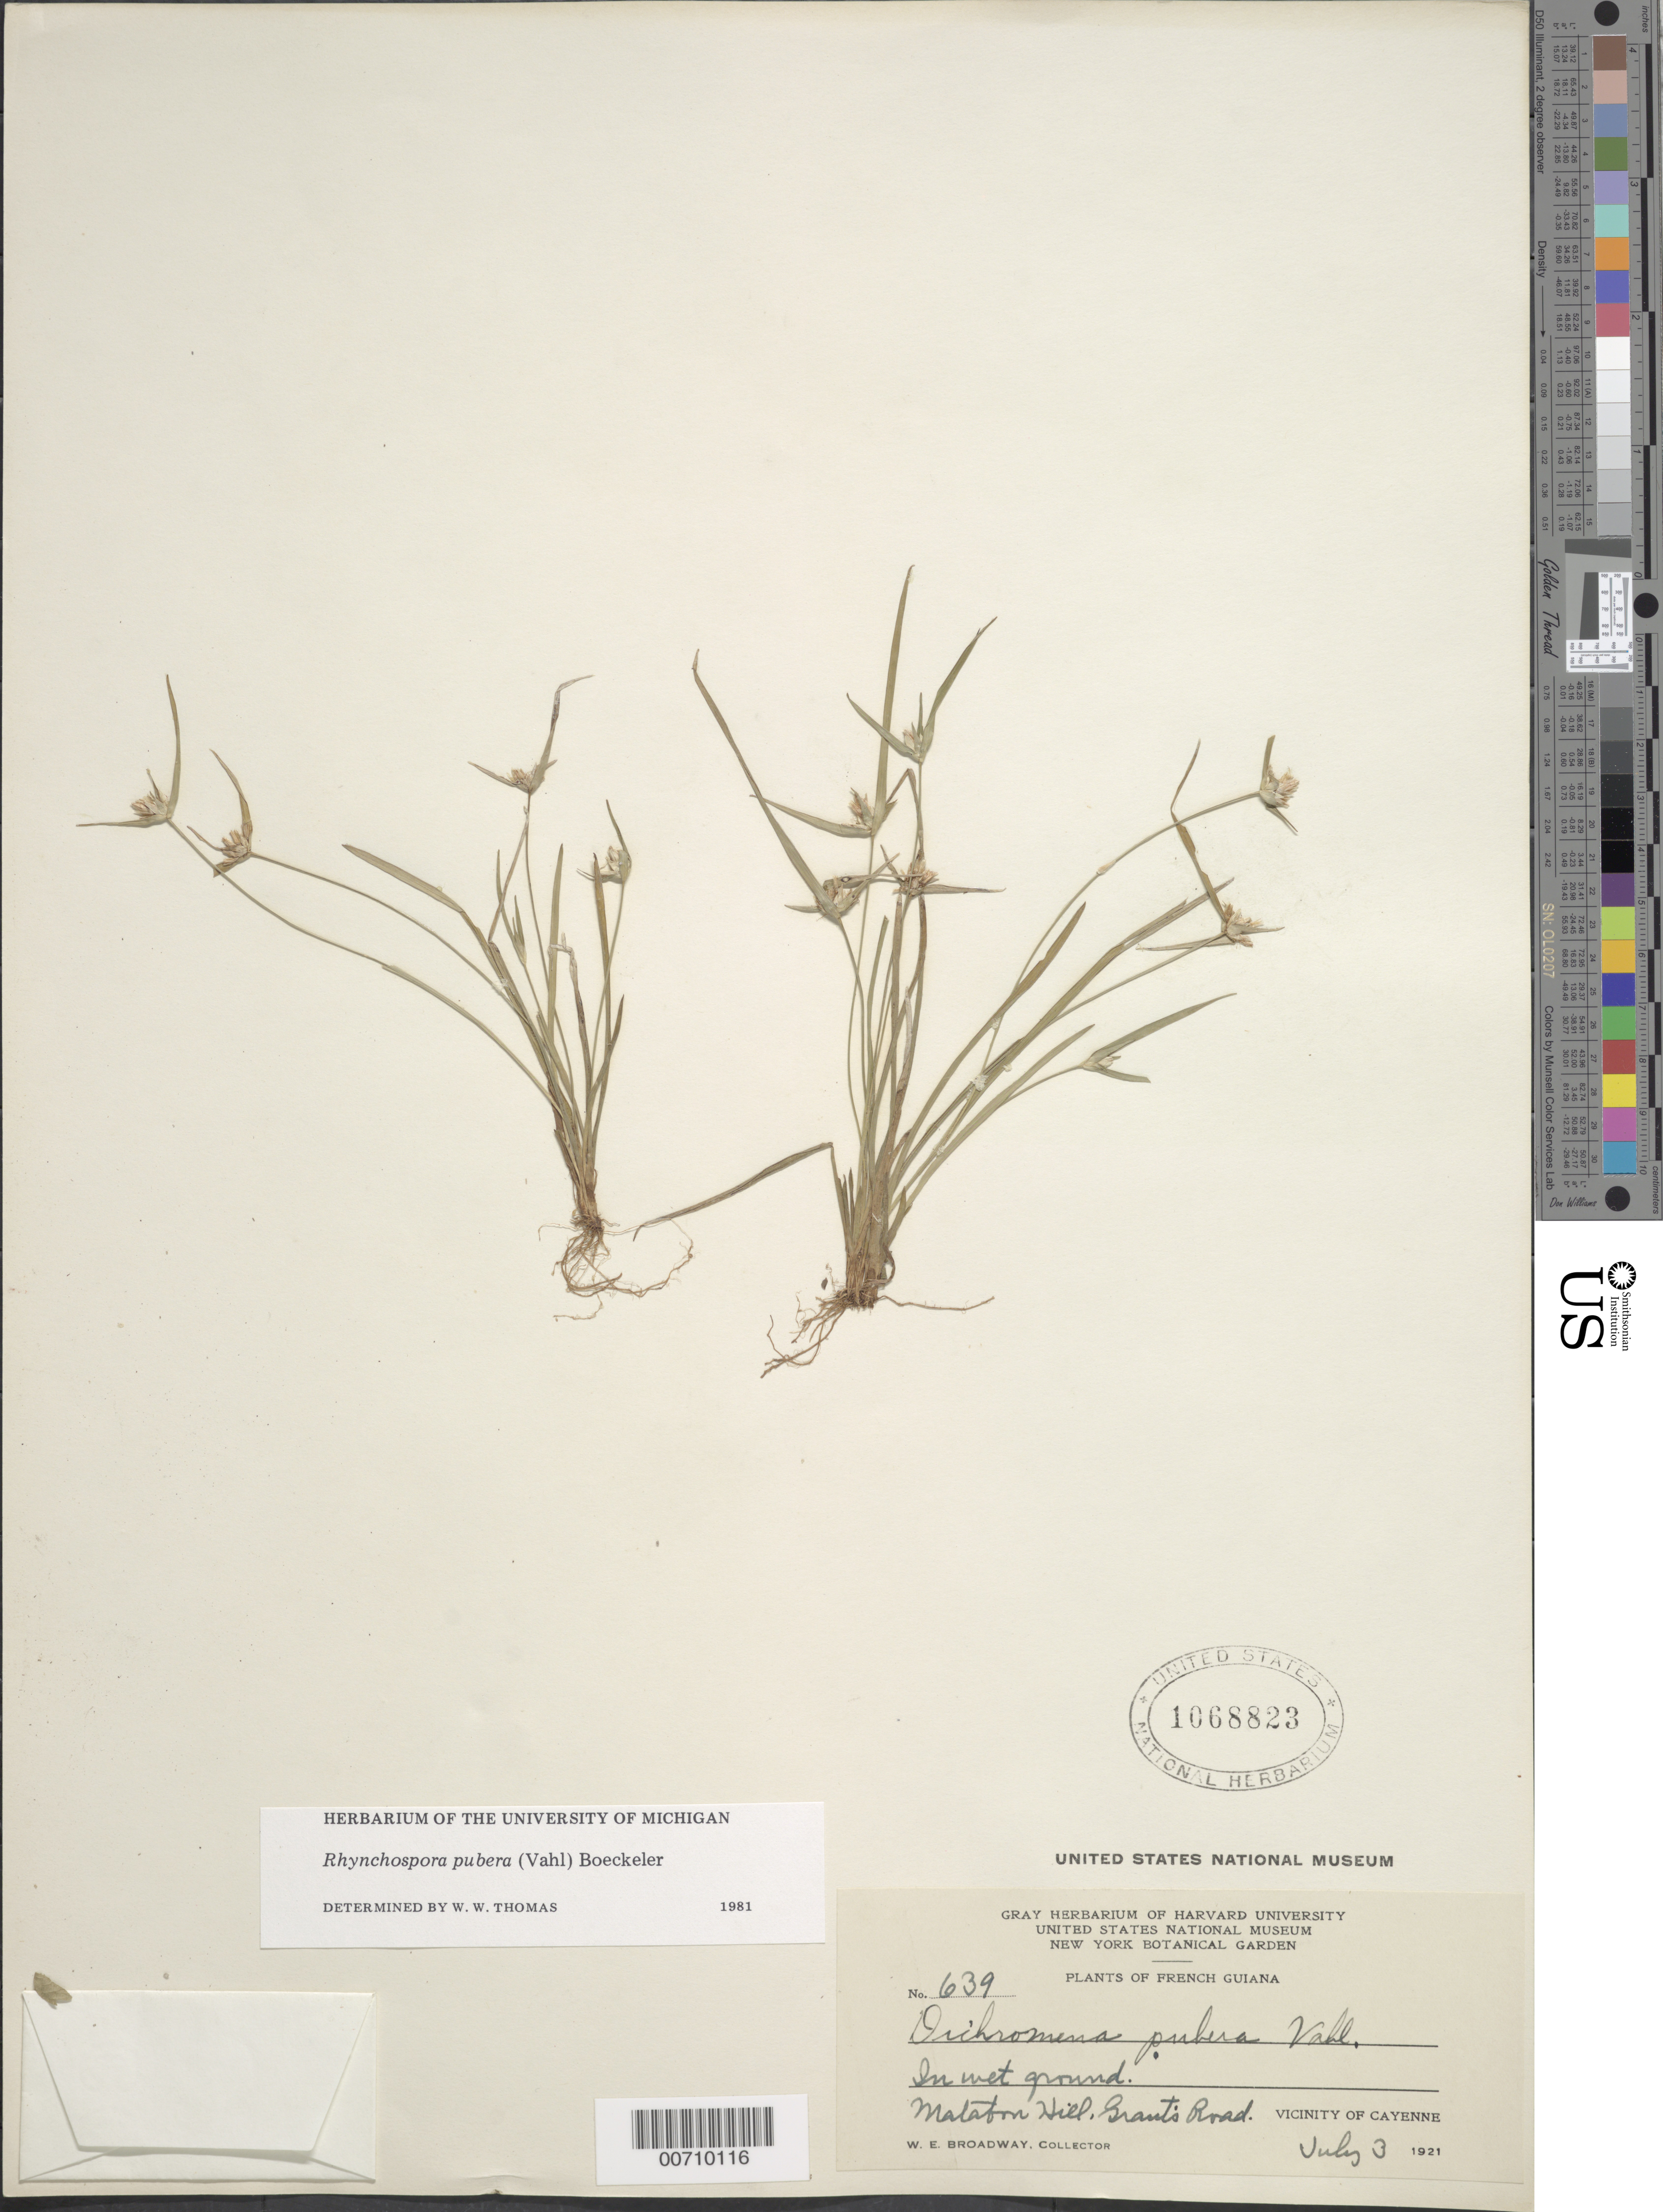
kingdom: Plantae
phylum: Tracheophyta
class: Liliopsida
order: Poales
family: Cyperaceae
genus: Rhynchospora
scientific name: Rhynchospora pubera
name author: (Vahl) Boeckeler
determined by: Thomas, W. W., (NY), New York Botanical Garden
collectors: W. E. Broadway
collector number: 639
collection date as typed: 3-Jul-21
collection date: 1921-07-03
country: French Guiana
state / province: Cayenne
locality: Cayenne, vic., hill above Grant's Road, Matabon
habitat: In wet ground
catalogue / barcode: US 1068823